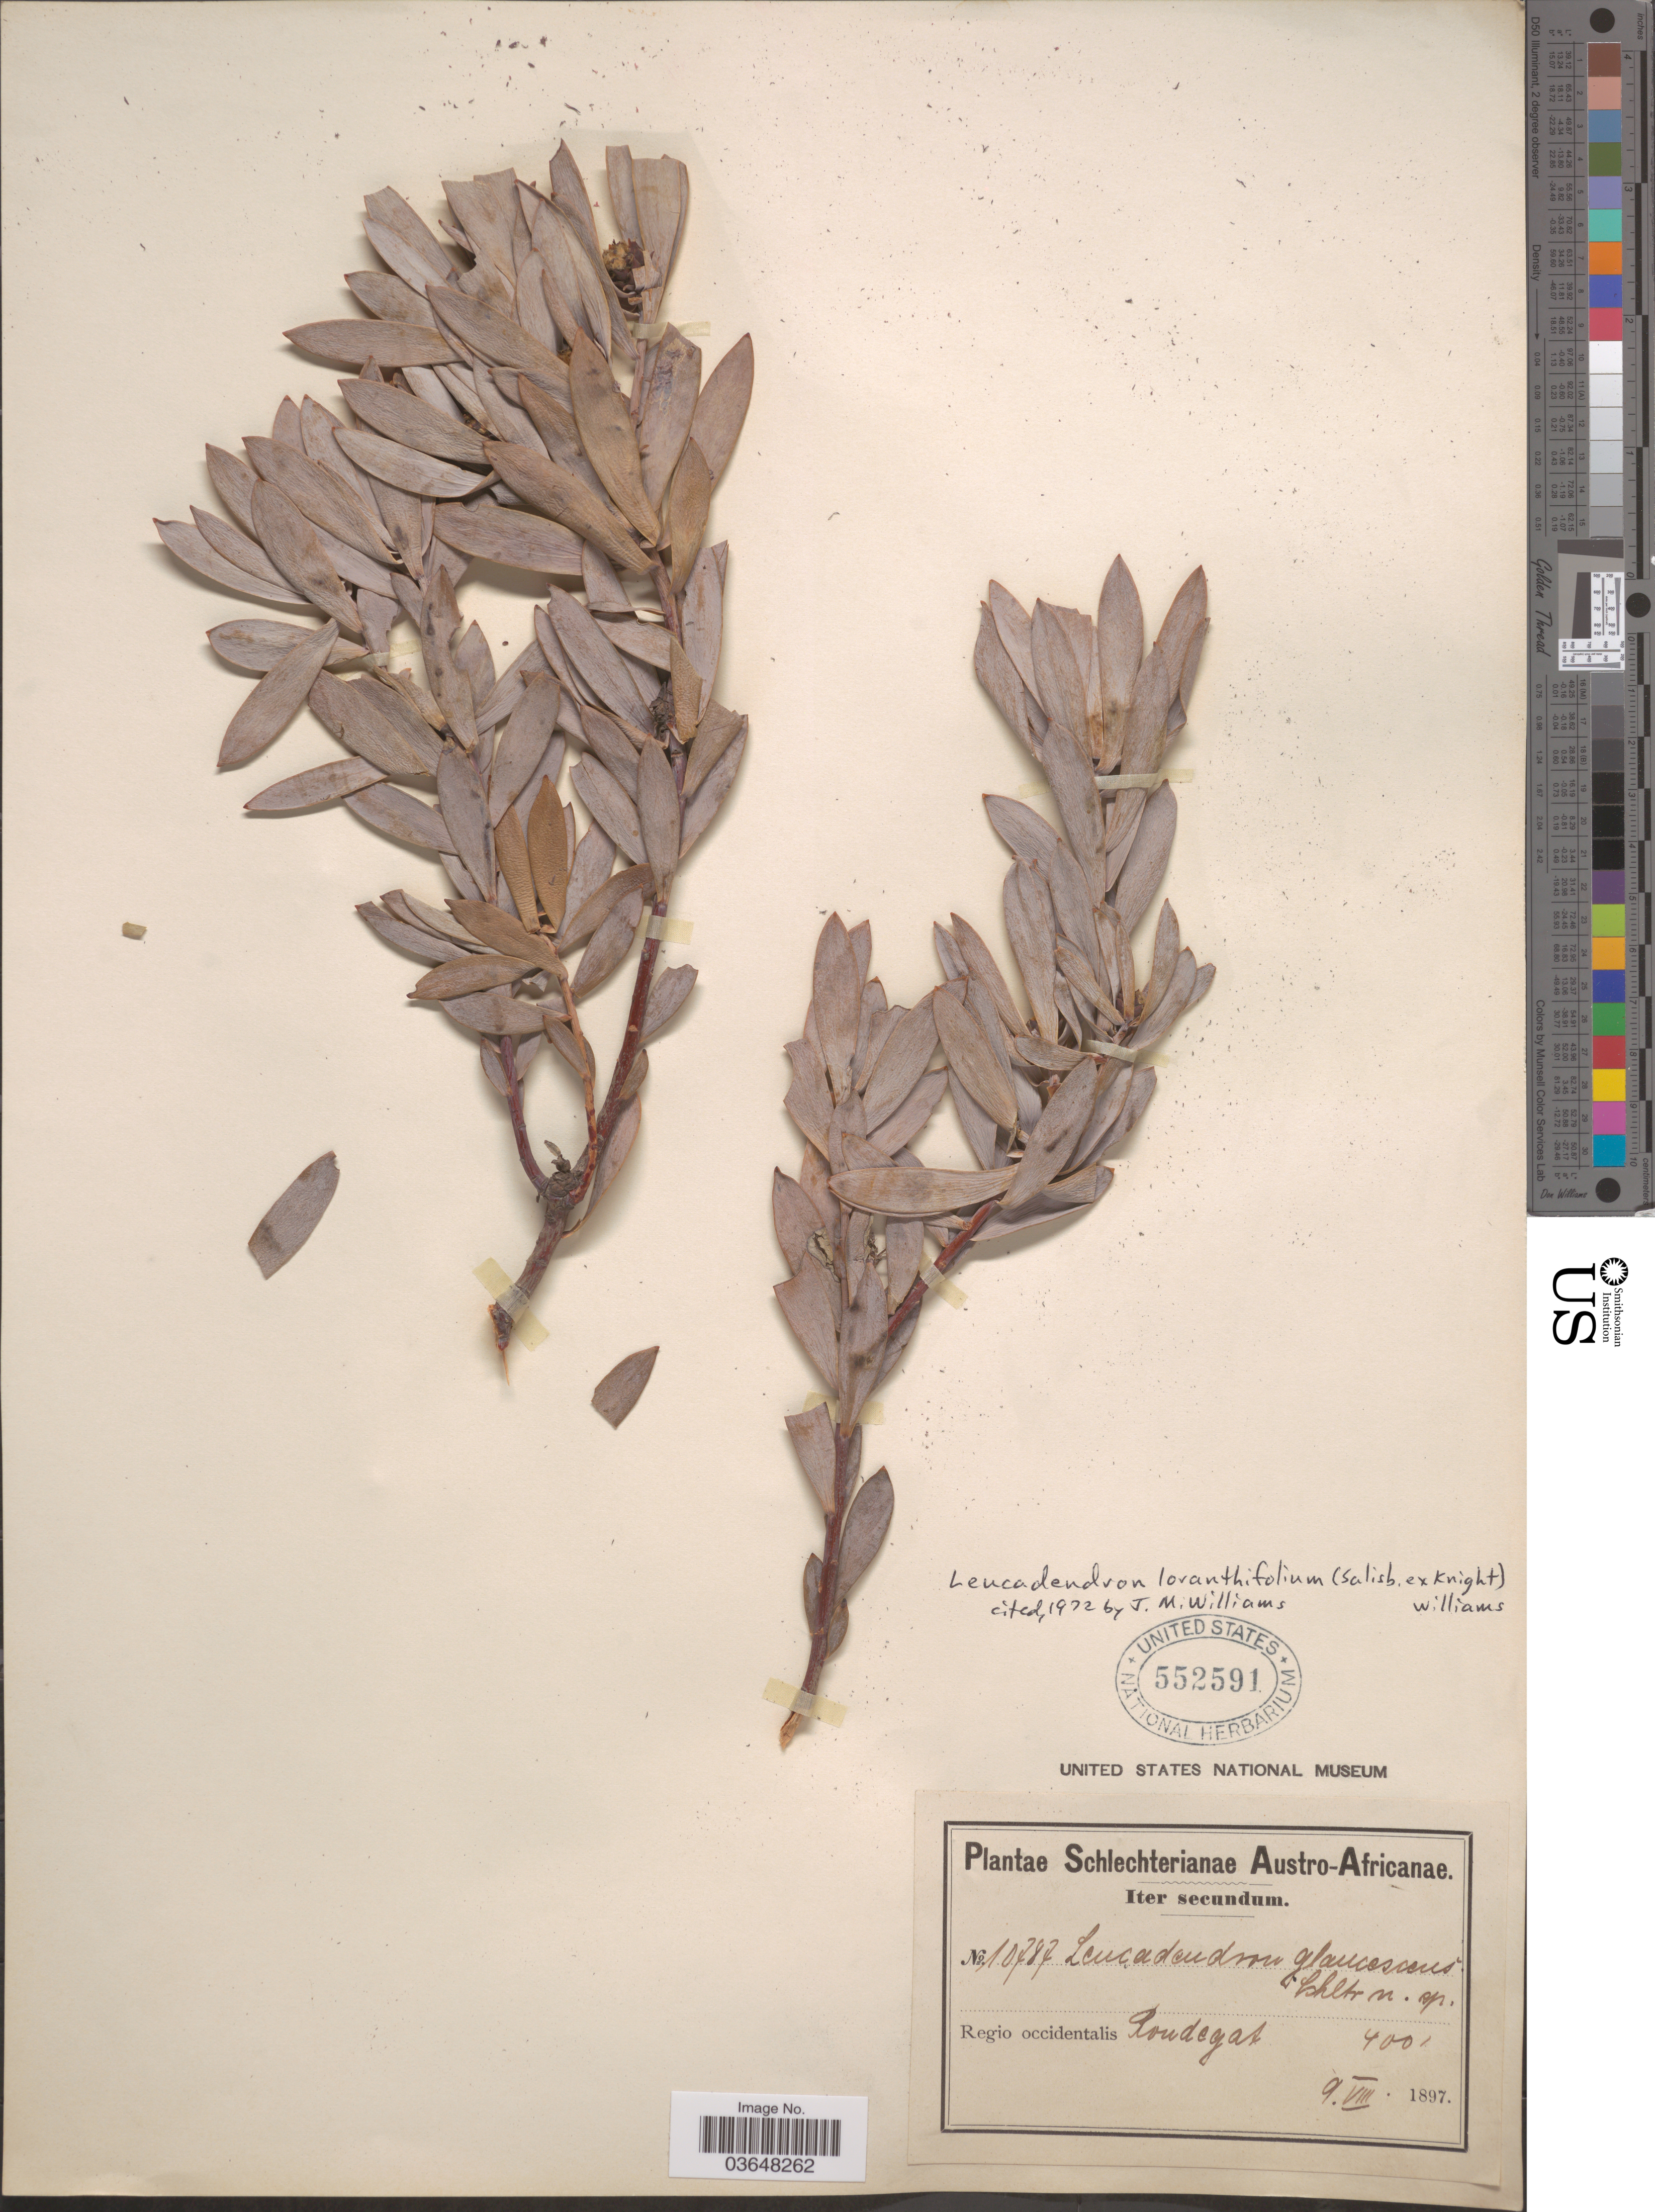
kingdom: Plantae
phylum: Tracheophyta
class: Magnoliopsida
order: Proteales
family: Proteaceae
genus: Leucadendron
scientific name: Leucadendron loranthifolium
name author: I.A. Williams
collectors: Schlechter, --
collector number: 10787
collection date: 1897-08-09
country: South Africa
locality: Austro-Africanae. Regio occidentalis Rondegat.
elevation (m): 122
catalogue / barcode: US 552591